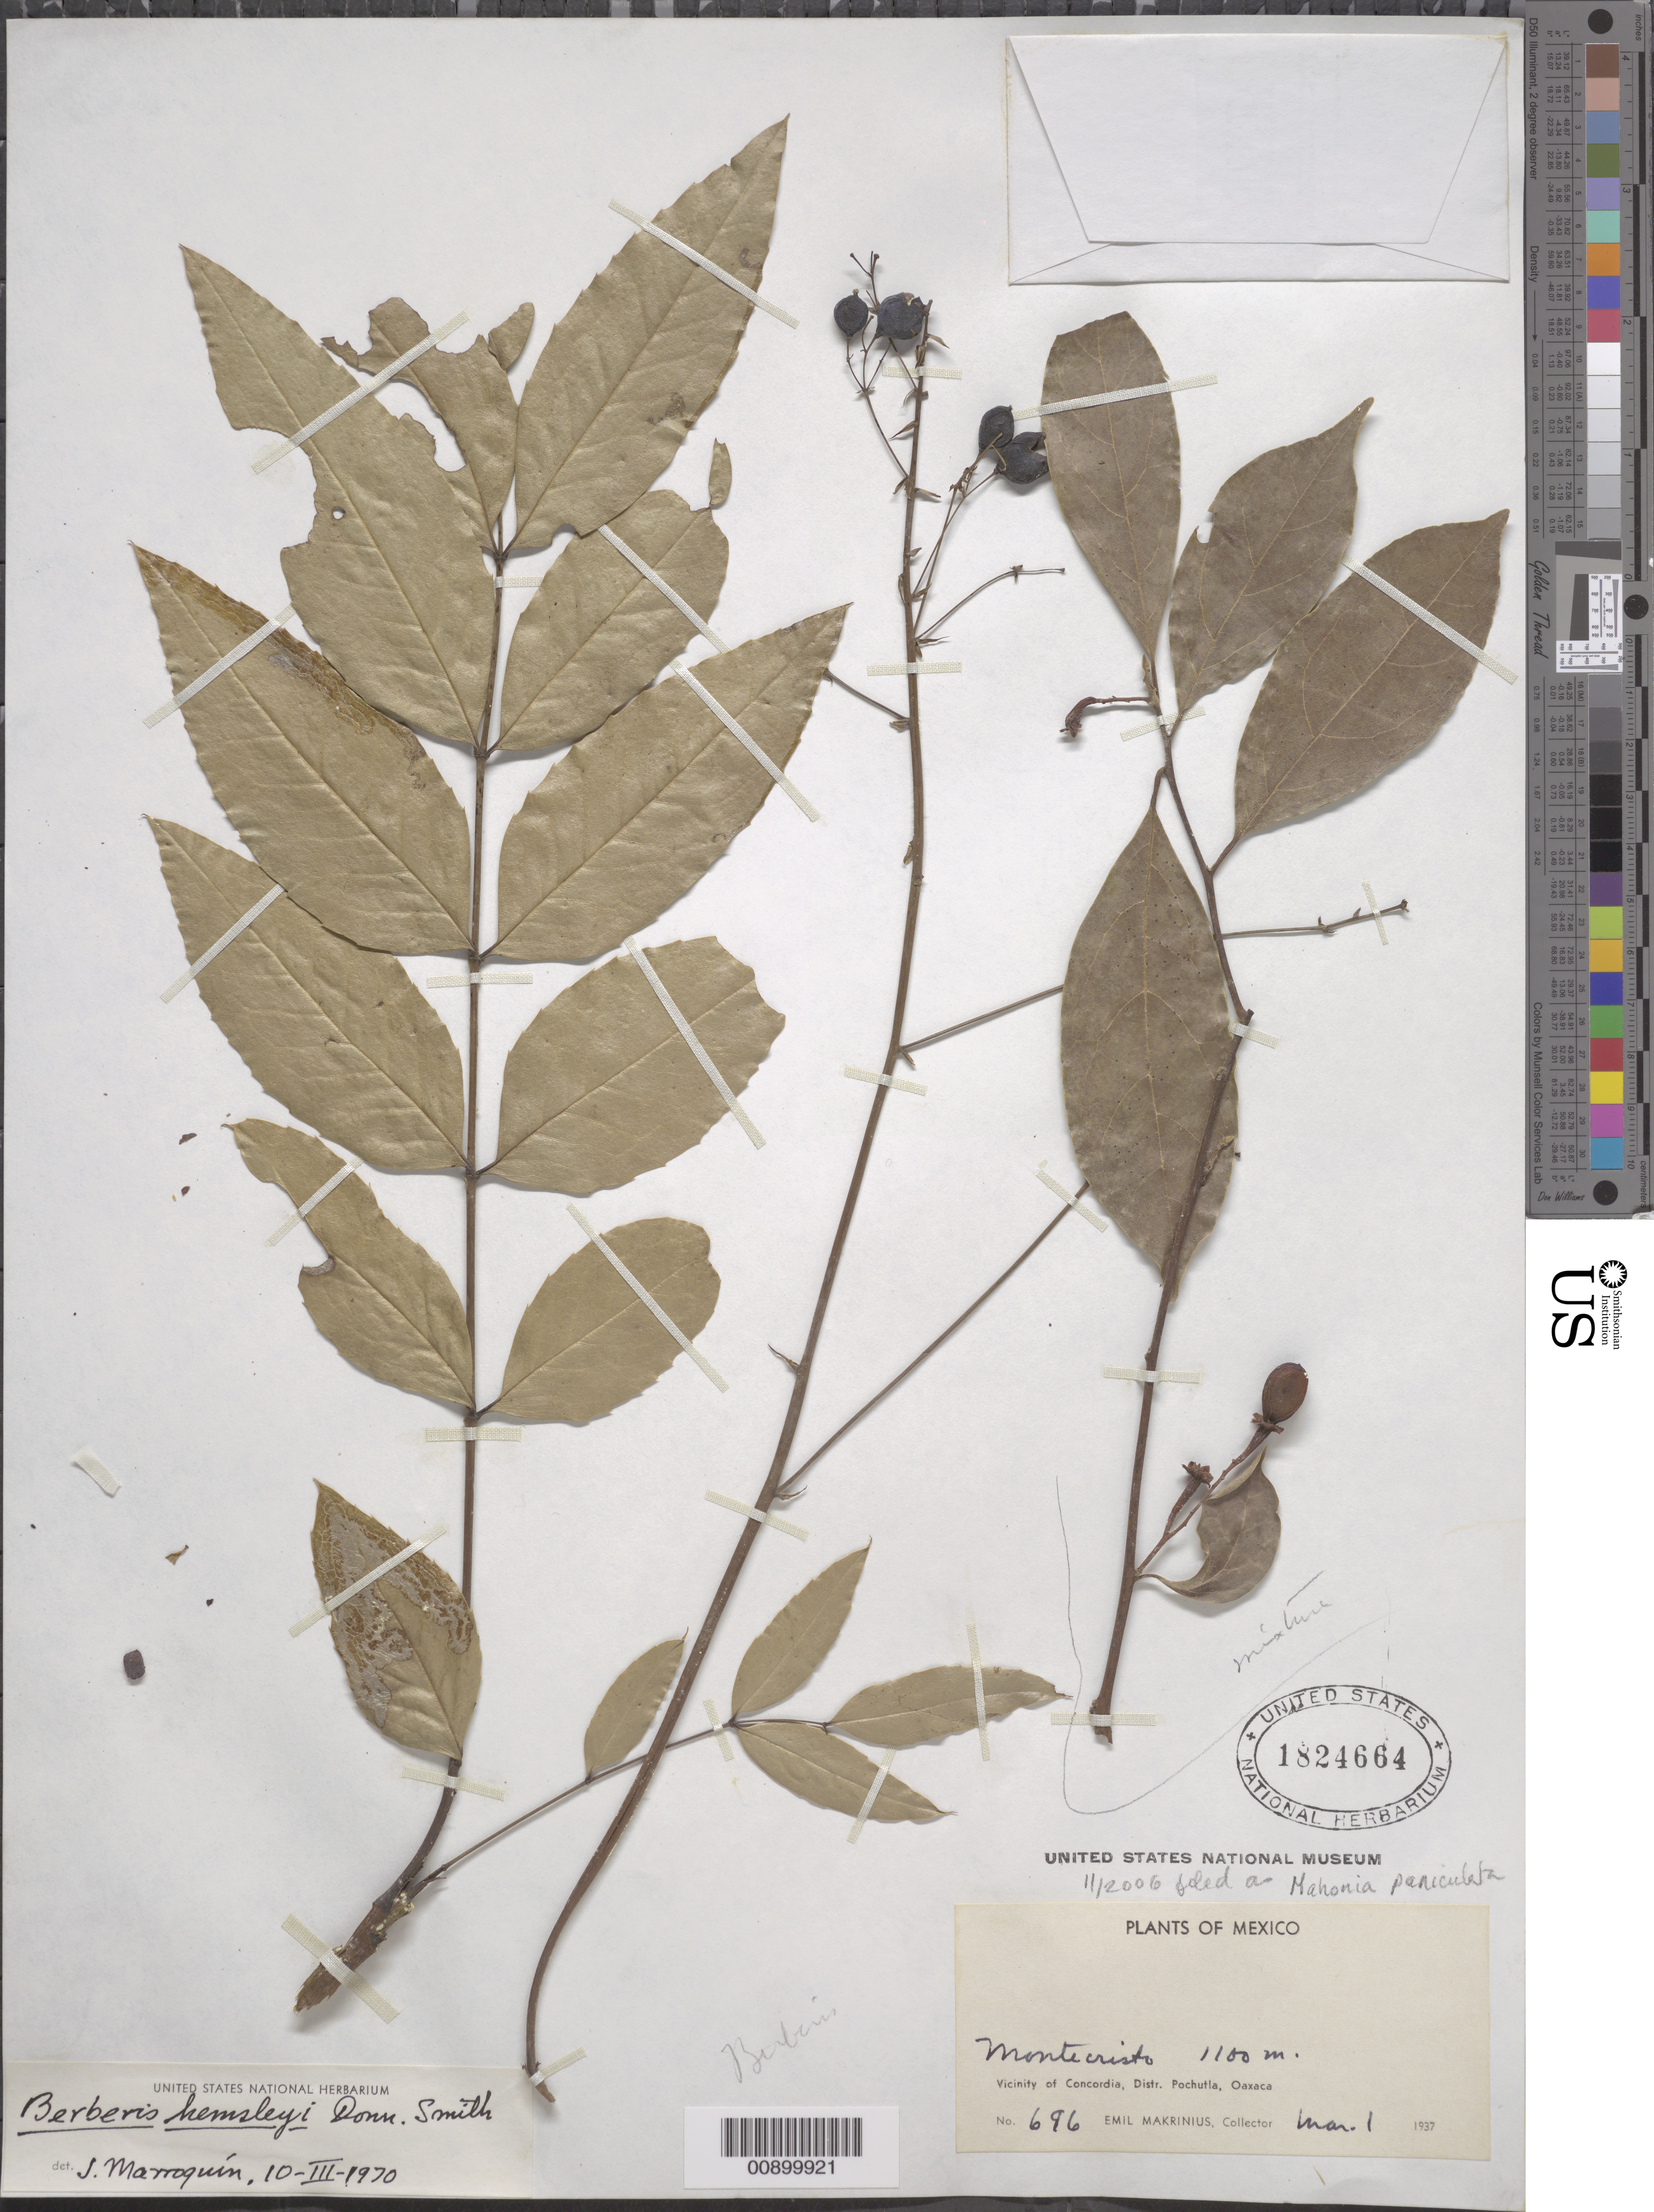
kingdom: Plantae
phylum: Tracheophyta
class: Magnoliopsida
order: Ranunculales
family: Berberidaceae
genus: Mahonia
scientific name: Mahonia paniculata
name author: Oerst.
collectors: E. Makrinius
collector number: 696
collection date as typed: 01 Mar 1937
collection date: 1937-03-01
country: Mexico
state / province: Oaxaca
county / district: Pochutla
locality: Montecristo. Vicinity of Concordia, Distr. Pochutla, Oaxaca.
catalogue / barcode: US 1824664